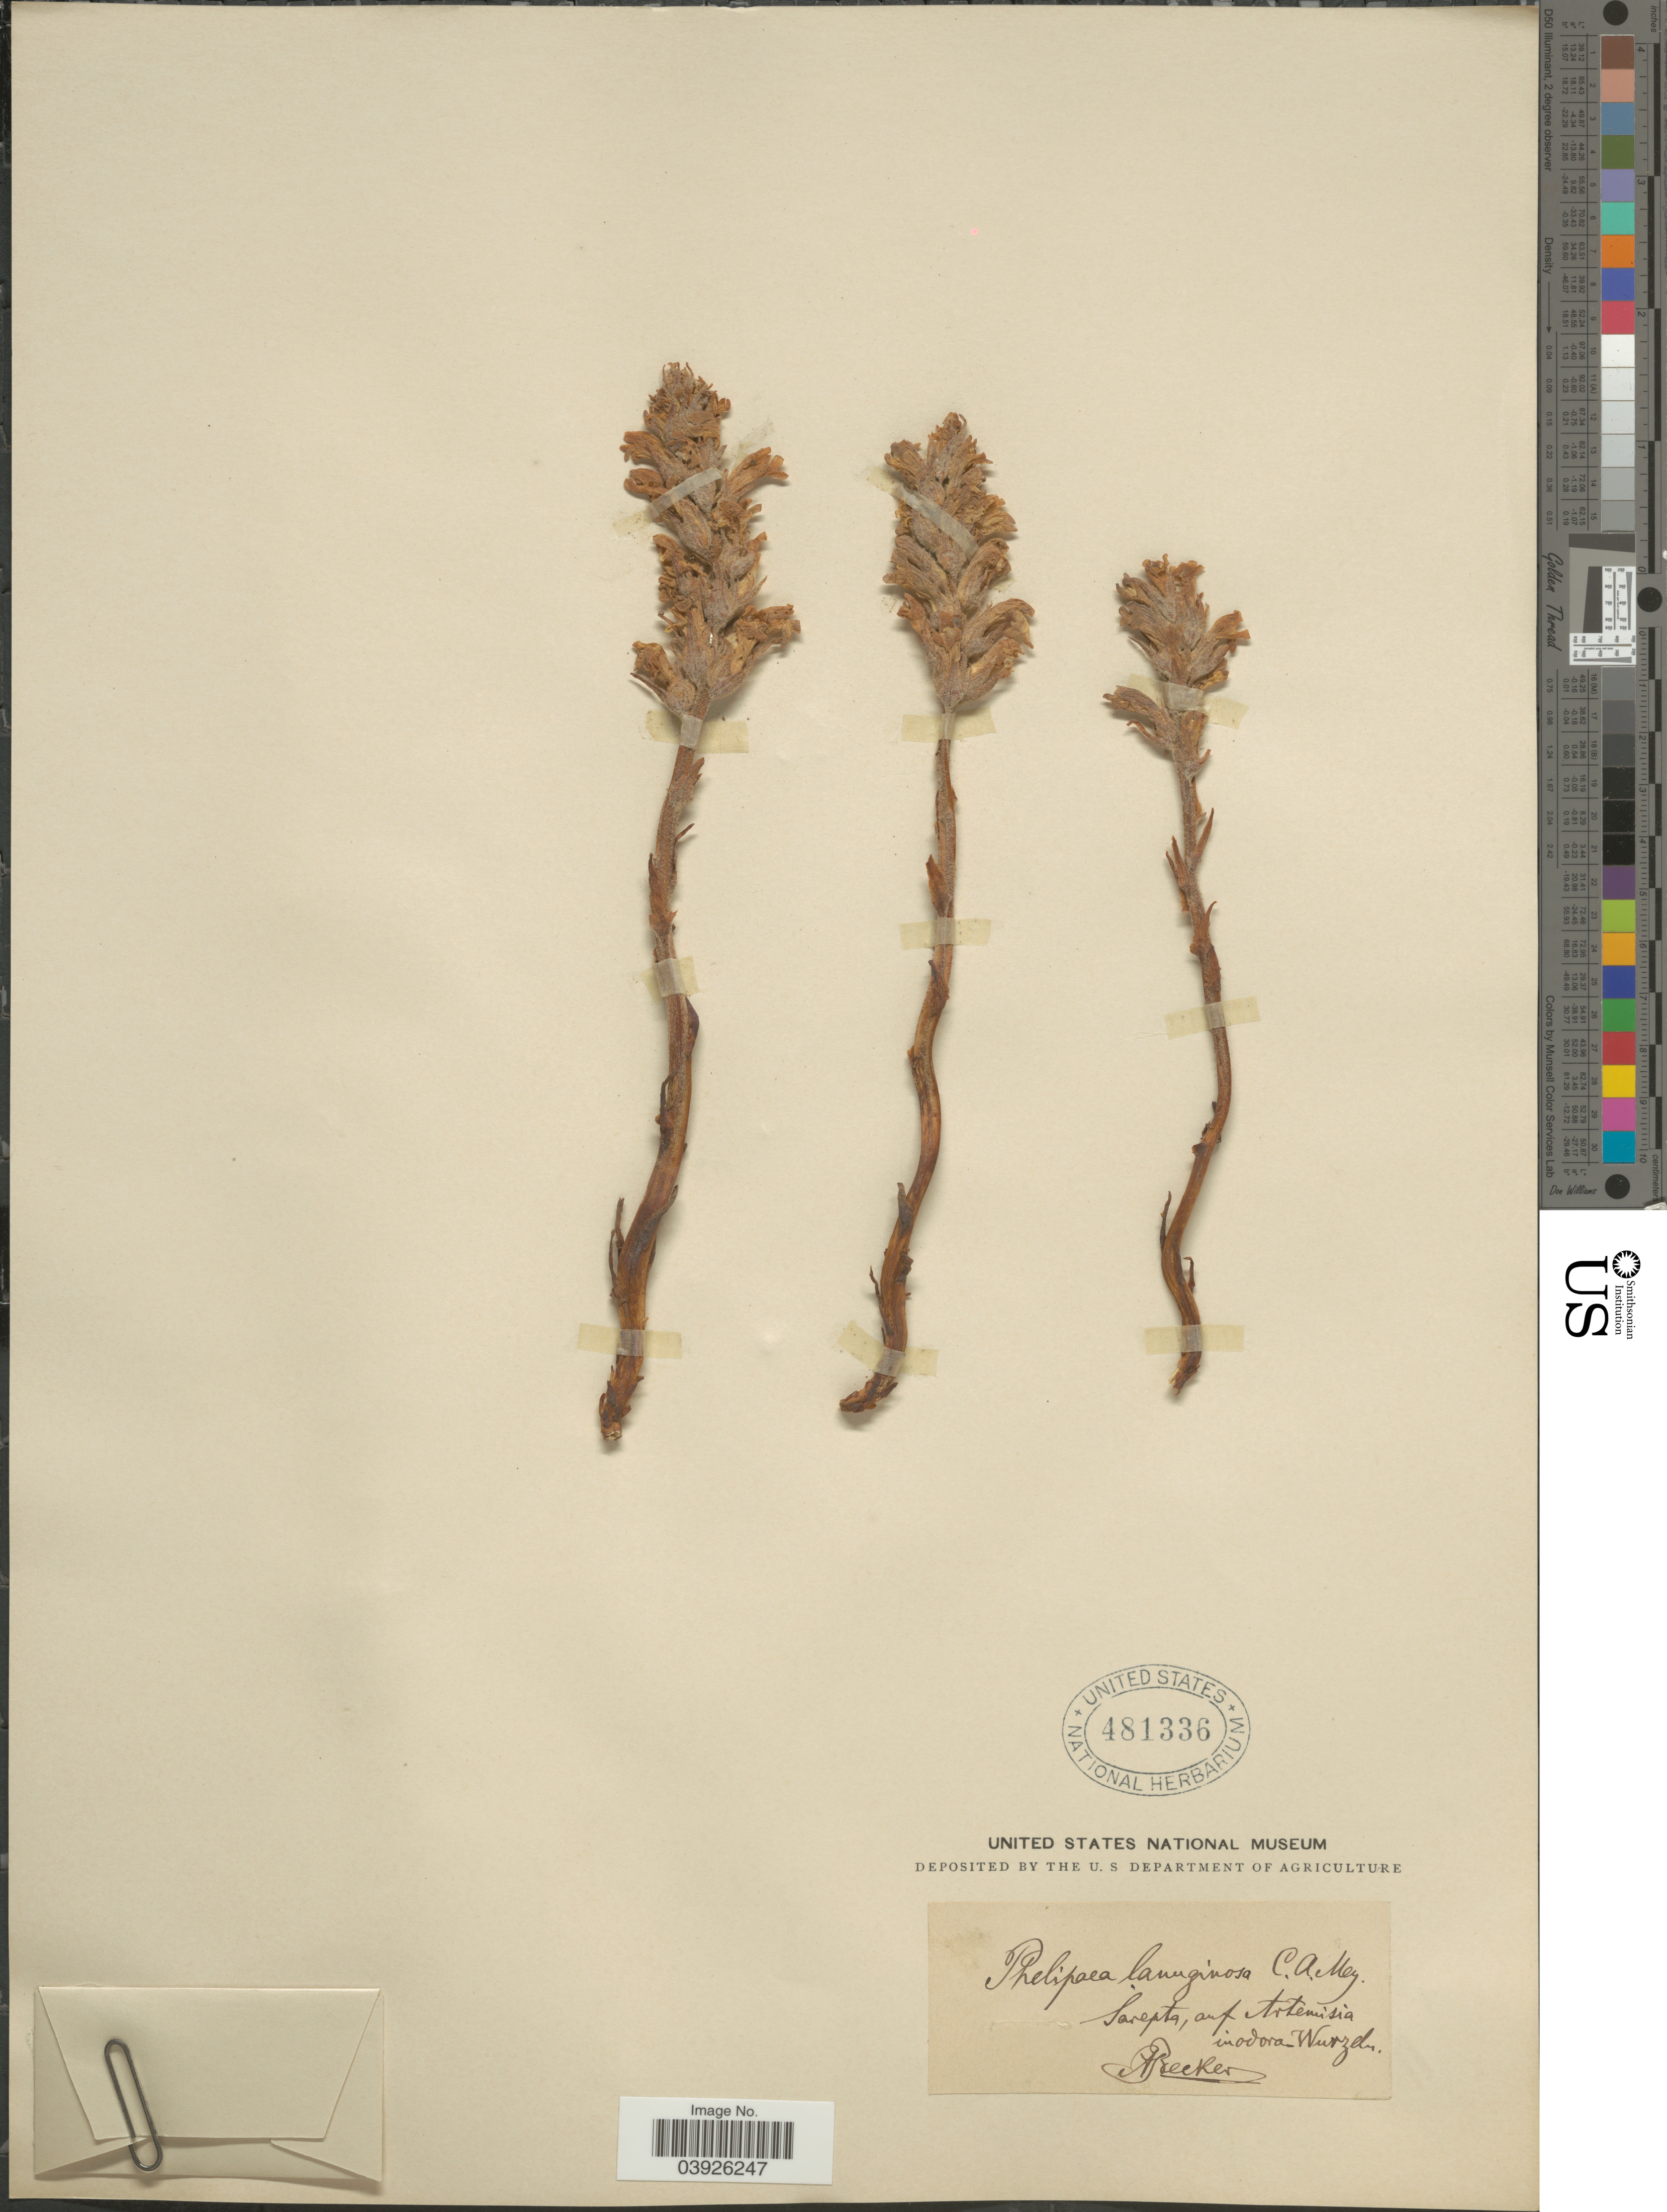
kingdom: Plantae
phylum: Tracheophyta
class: Magnoliopsida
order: Lamiales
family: Orobanchaceae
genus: Phelypaea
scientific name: Phelypaea lanuginosa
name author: C.A. Mey.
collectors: A. Becker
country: Russian Federation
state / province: Volgograd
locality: Sarepta, auf Artemisia.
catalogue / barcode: US 481336